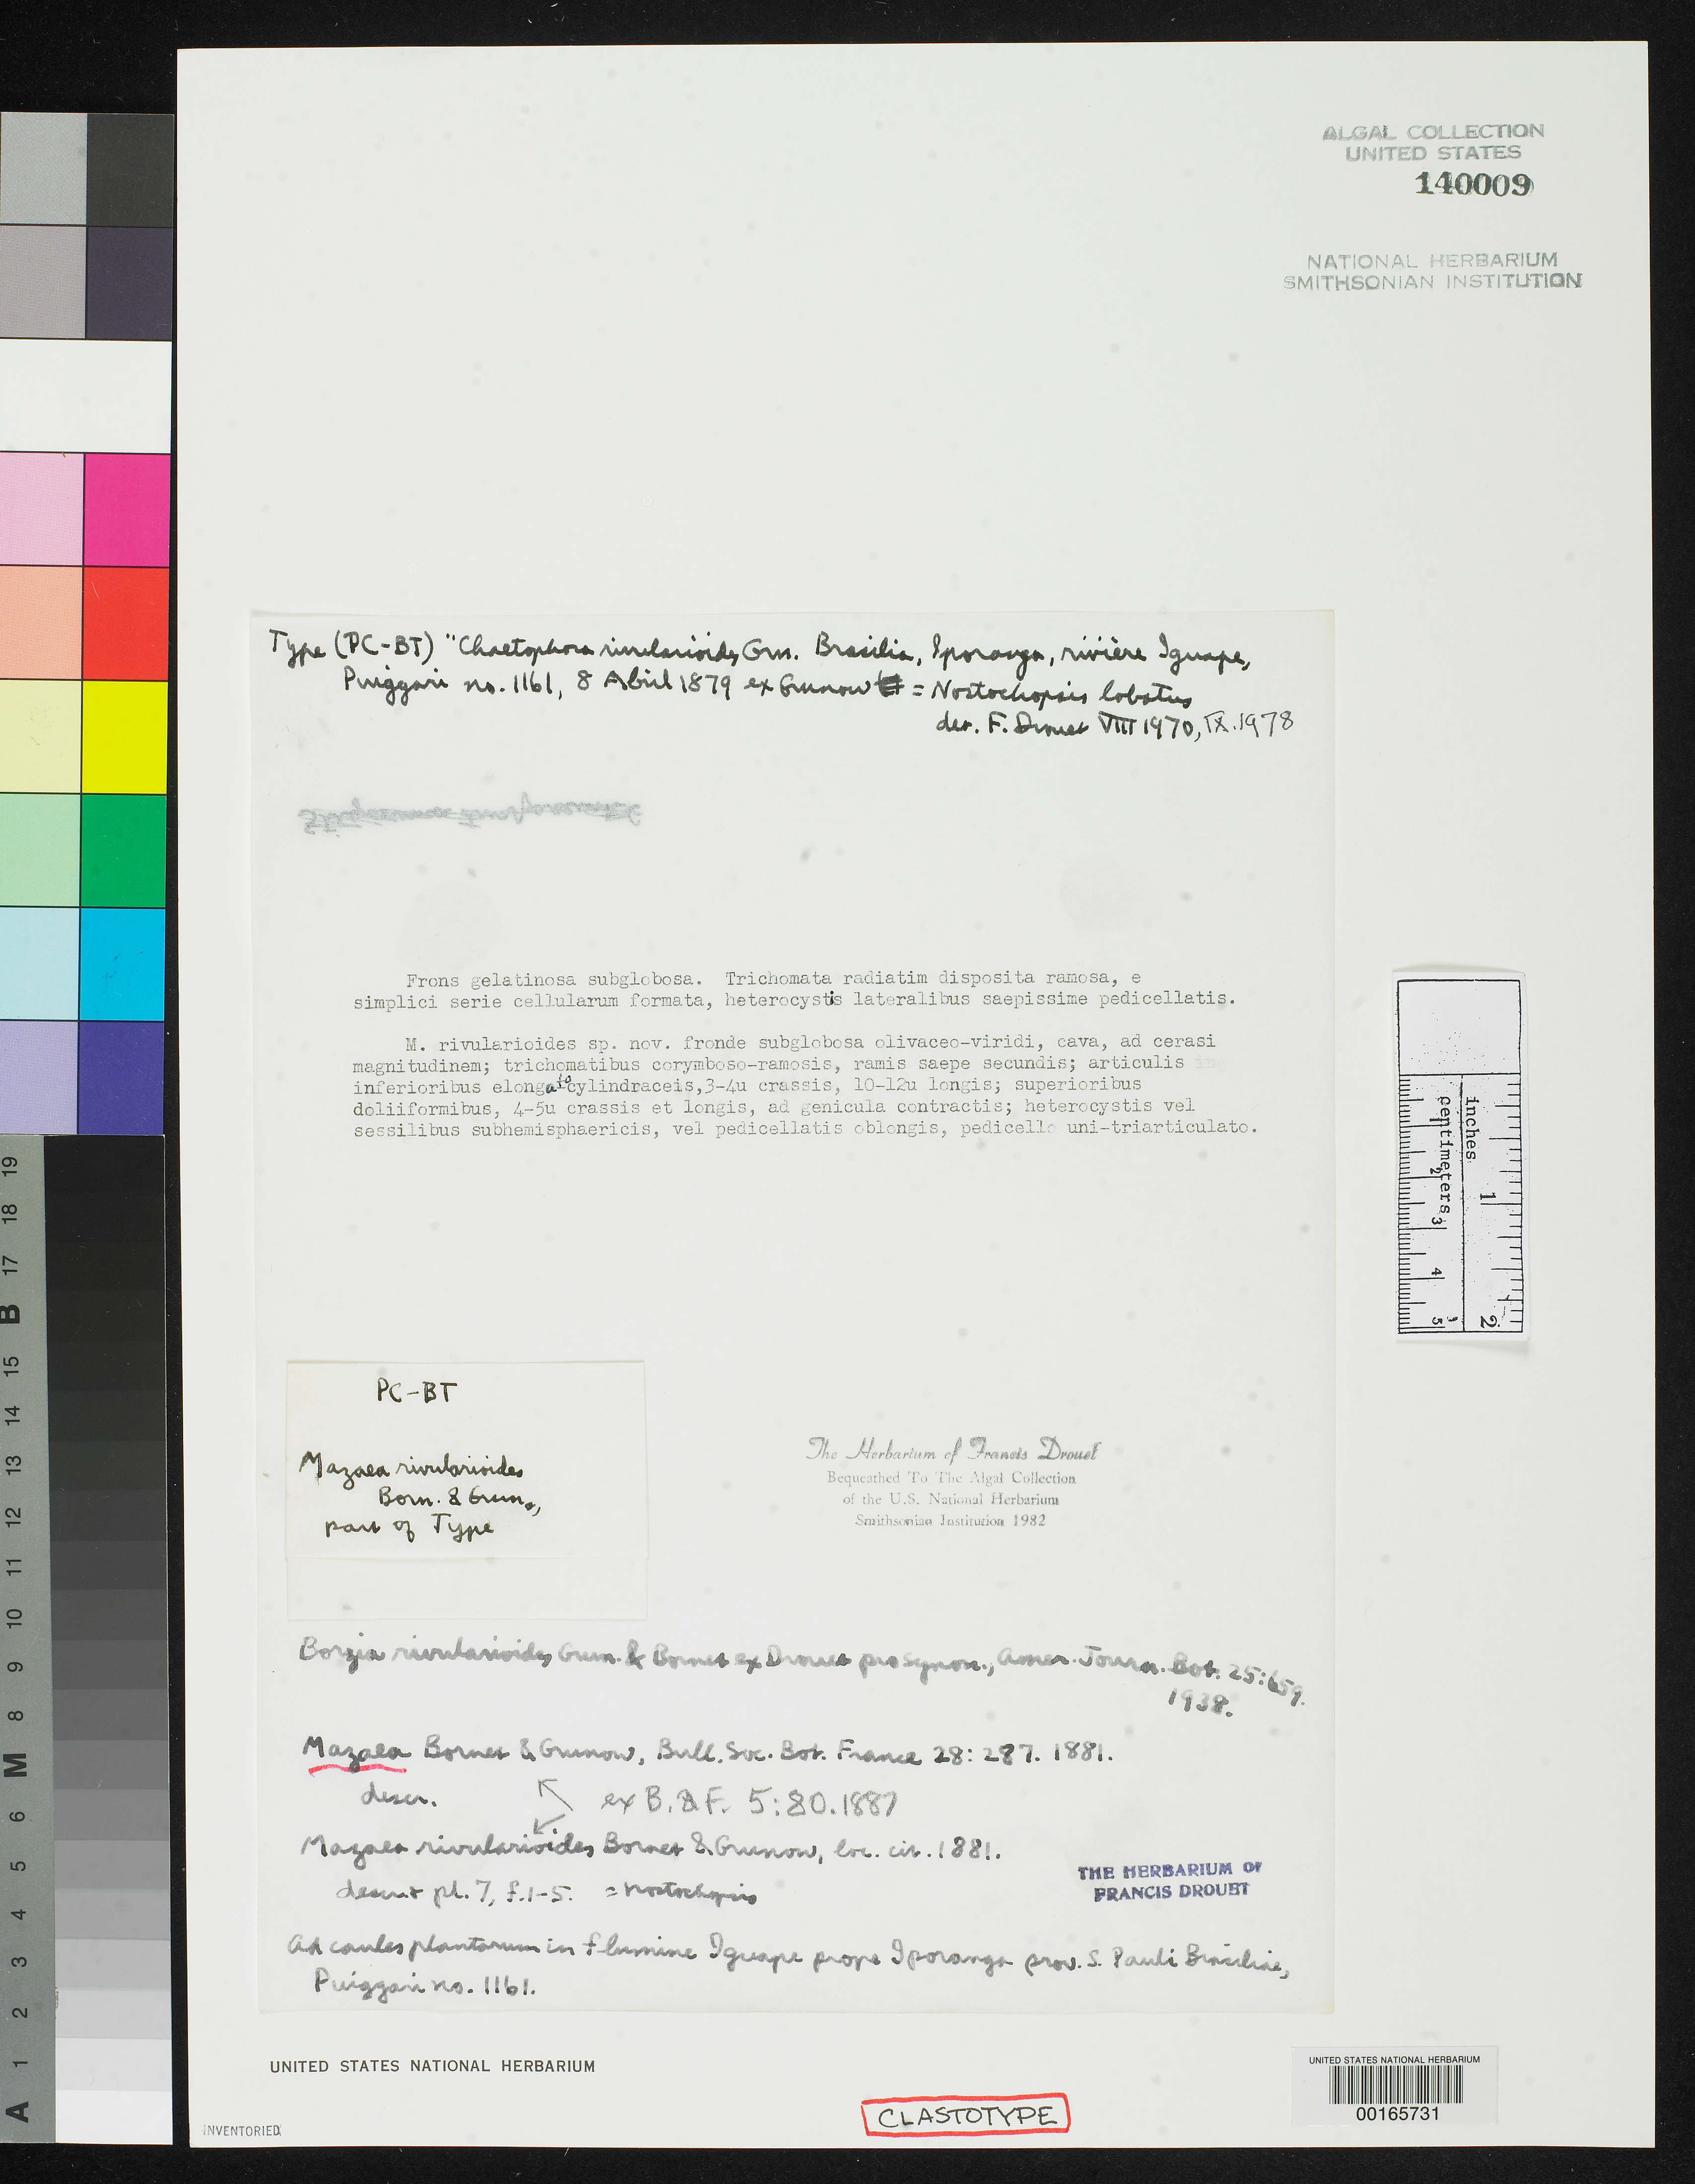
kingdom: Bacteria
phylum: Cyanobacteria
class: Cyanobacteriia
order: Cyanobacteriales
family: Hapalosiphonaceae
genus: Mazaea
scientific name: Mazaea rivularioides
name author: Bornet & Grunow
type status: Clastotype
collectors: Y. Puiggari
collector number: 1161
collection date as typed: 08 Apr 1879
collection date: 1879-04-08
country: Brazil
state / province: São Paulo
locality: Iquape River near Iporanga.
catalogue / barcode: US 140009